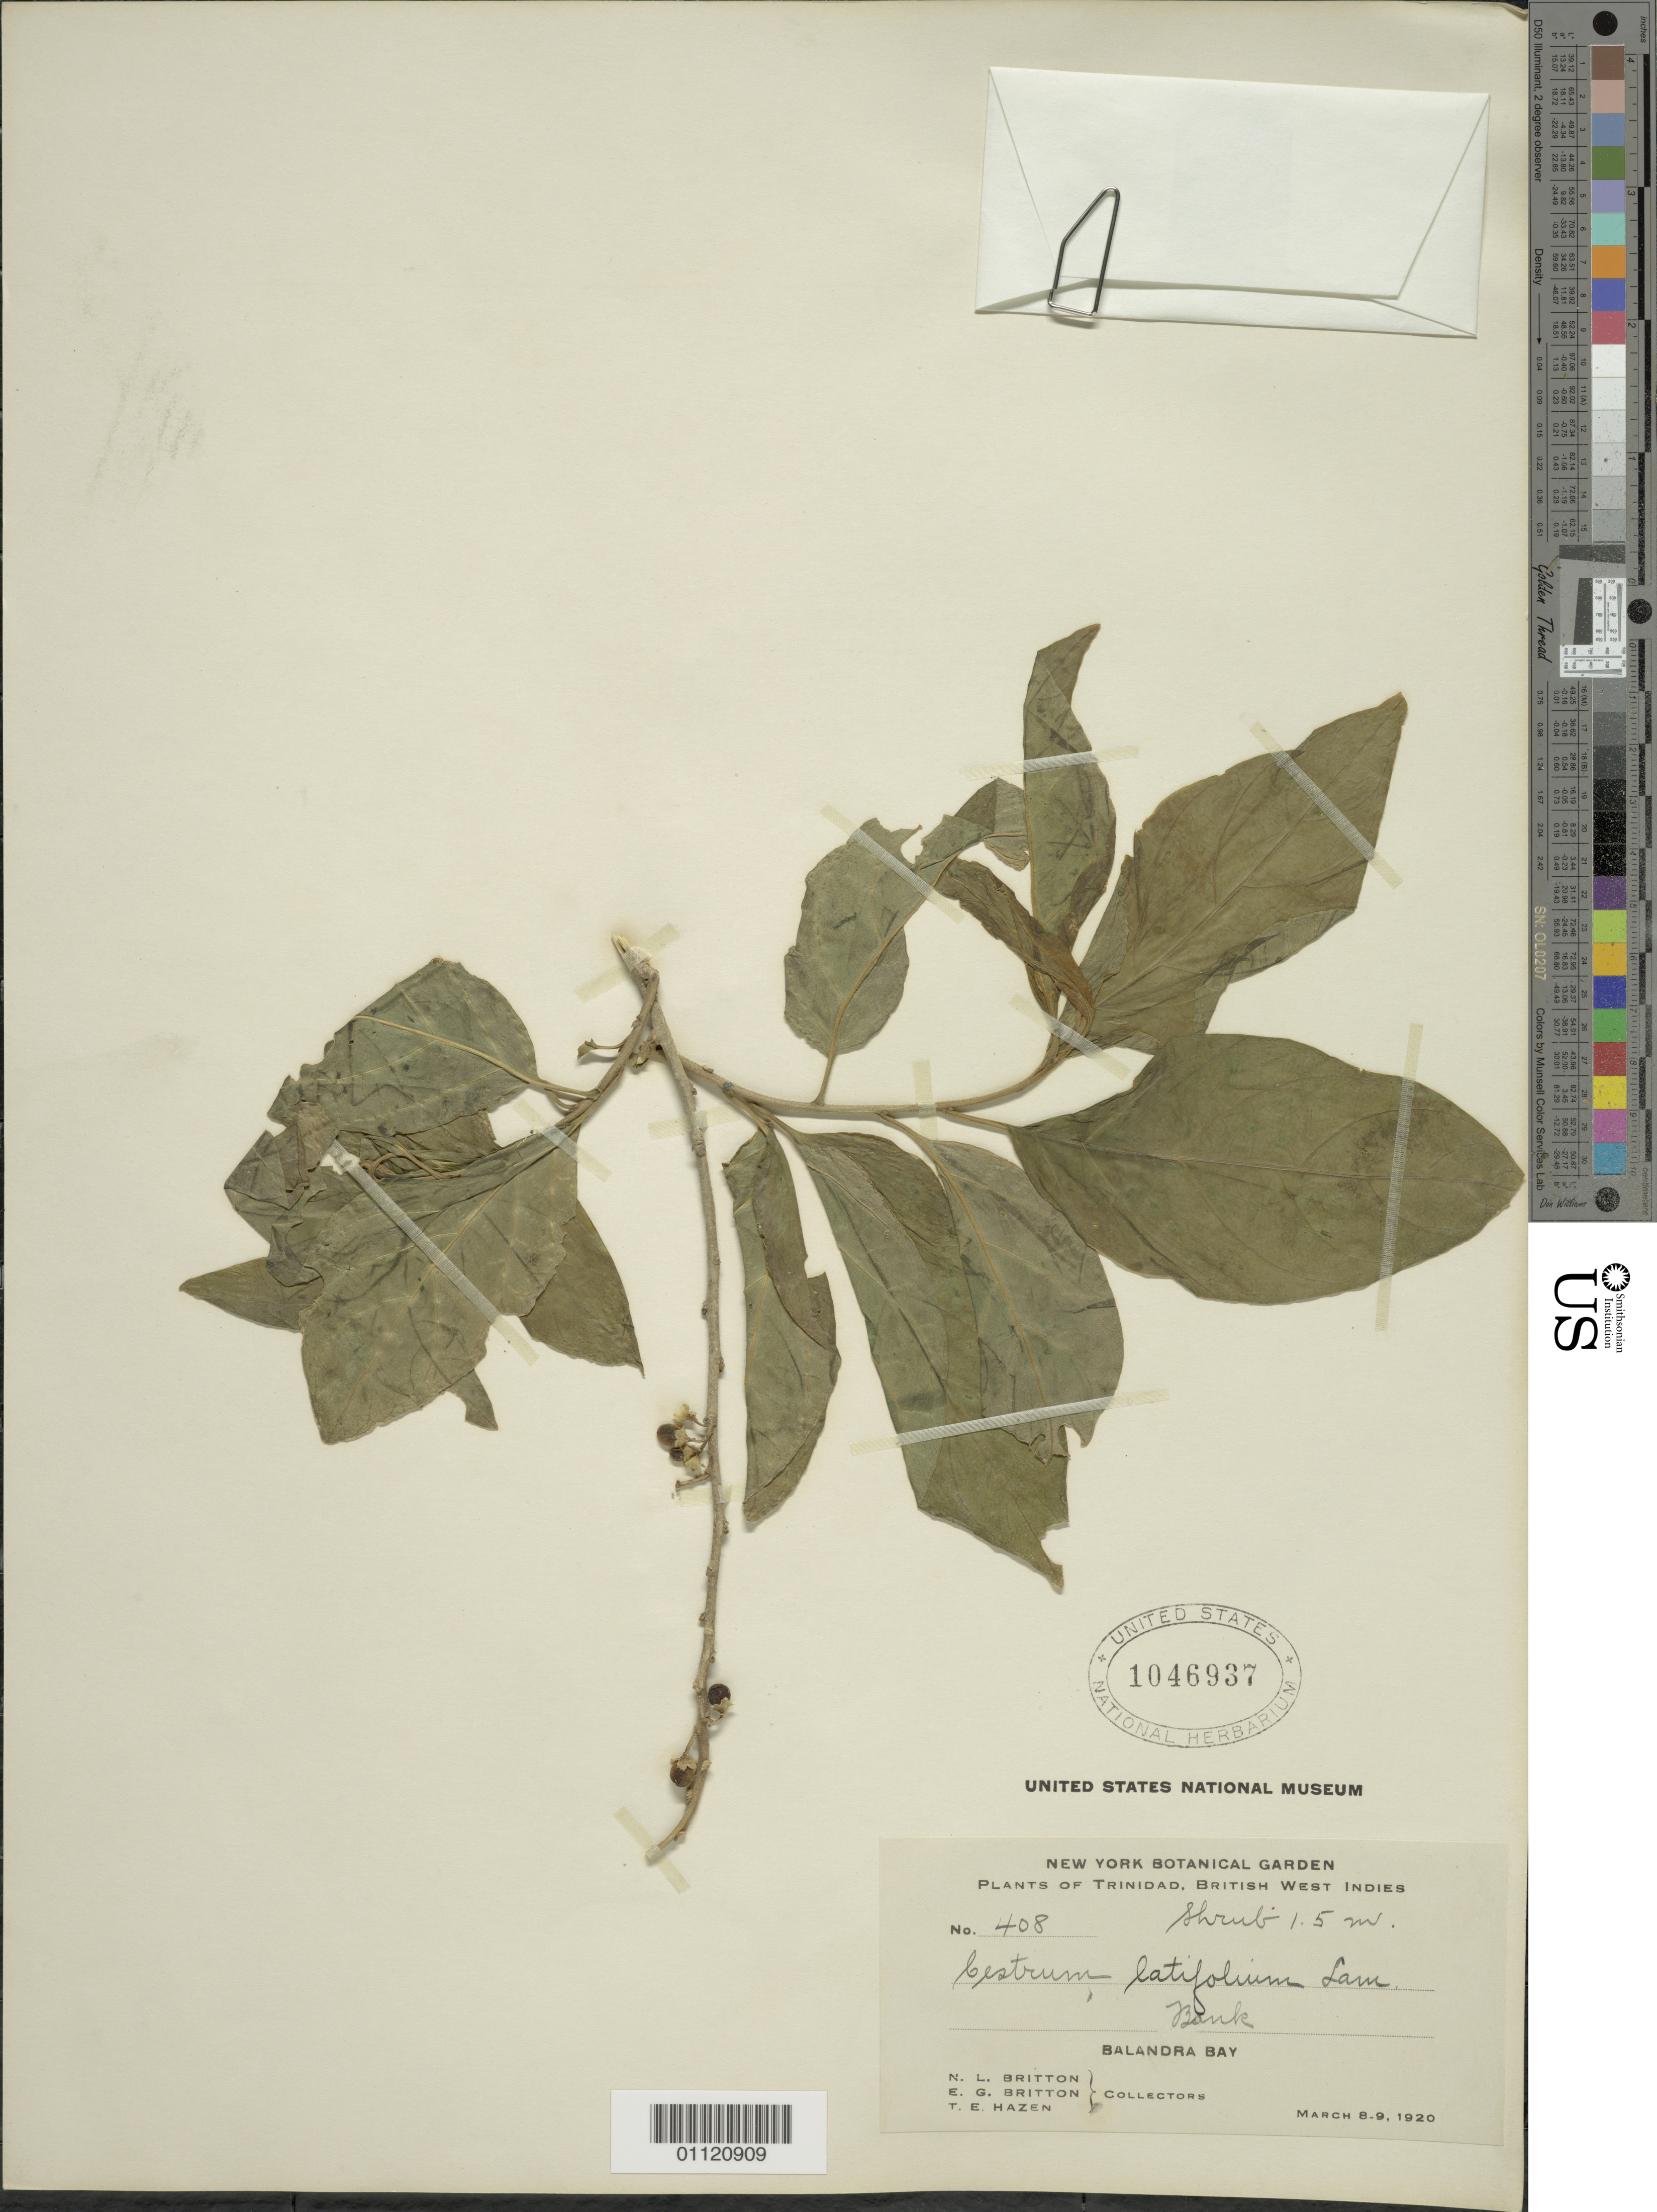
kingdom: Plantae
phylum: Tracheophyta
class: Magnoliopsida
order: Solanales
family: Solanaceae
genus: Cestrum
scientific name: Cestrum latifolium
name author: Lam.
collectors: N. Britton, E. G. Britton & T. E. Hazen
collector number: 408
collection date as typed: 08 Mar 1920 to 09 Mar 1920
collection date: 1920-03-08/1920-03-09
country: Trinidad and Tobago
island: Trinidad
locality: Balandra Bay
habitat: bank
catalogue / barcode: US 1046937